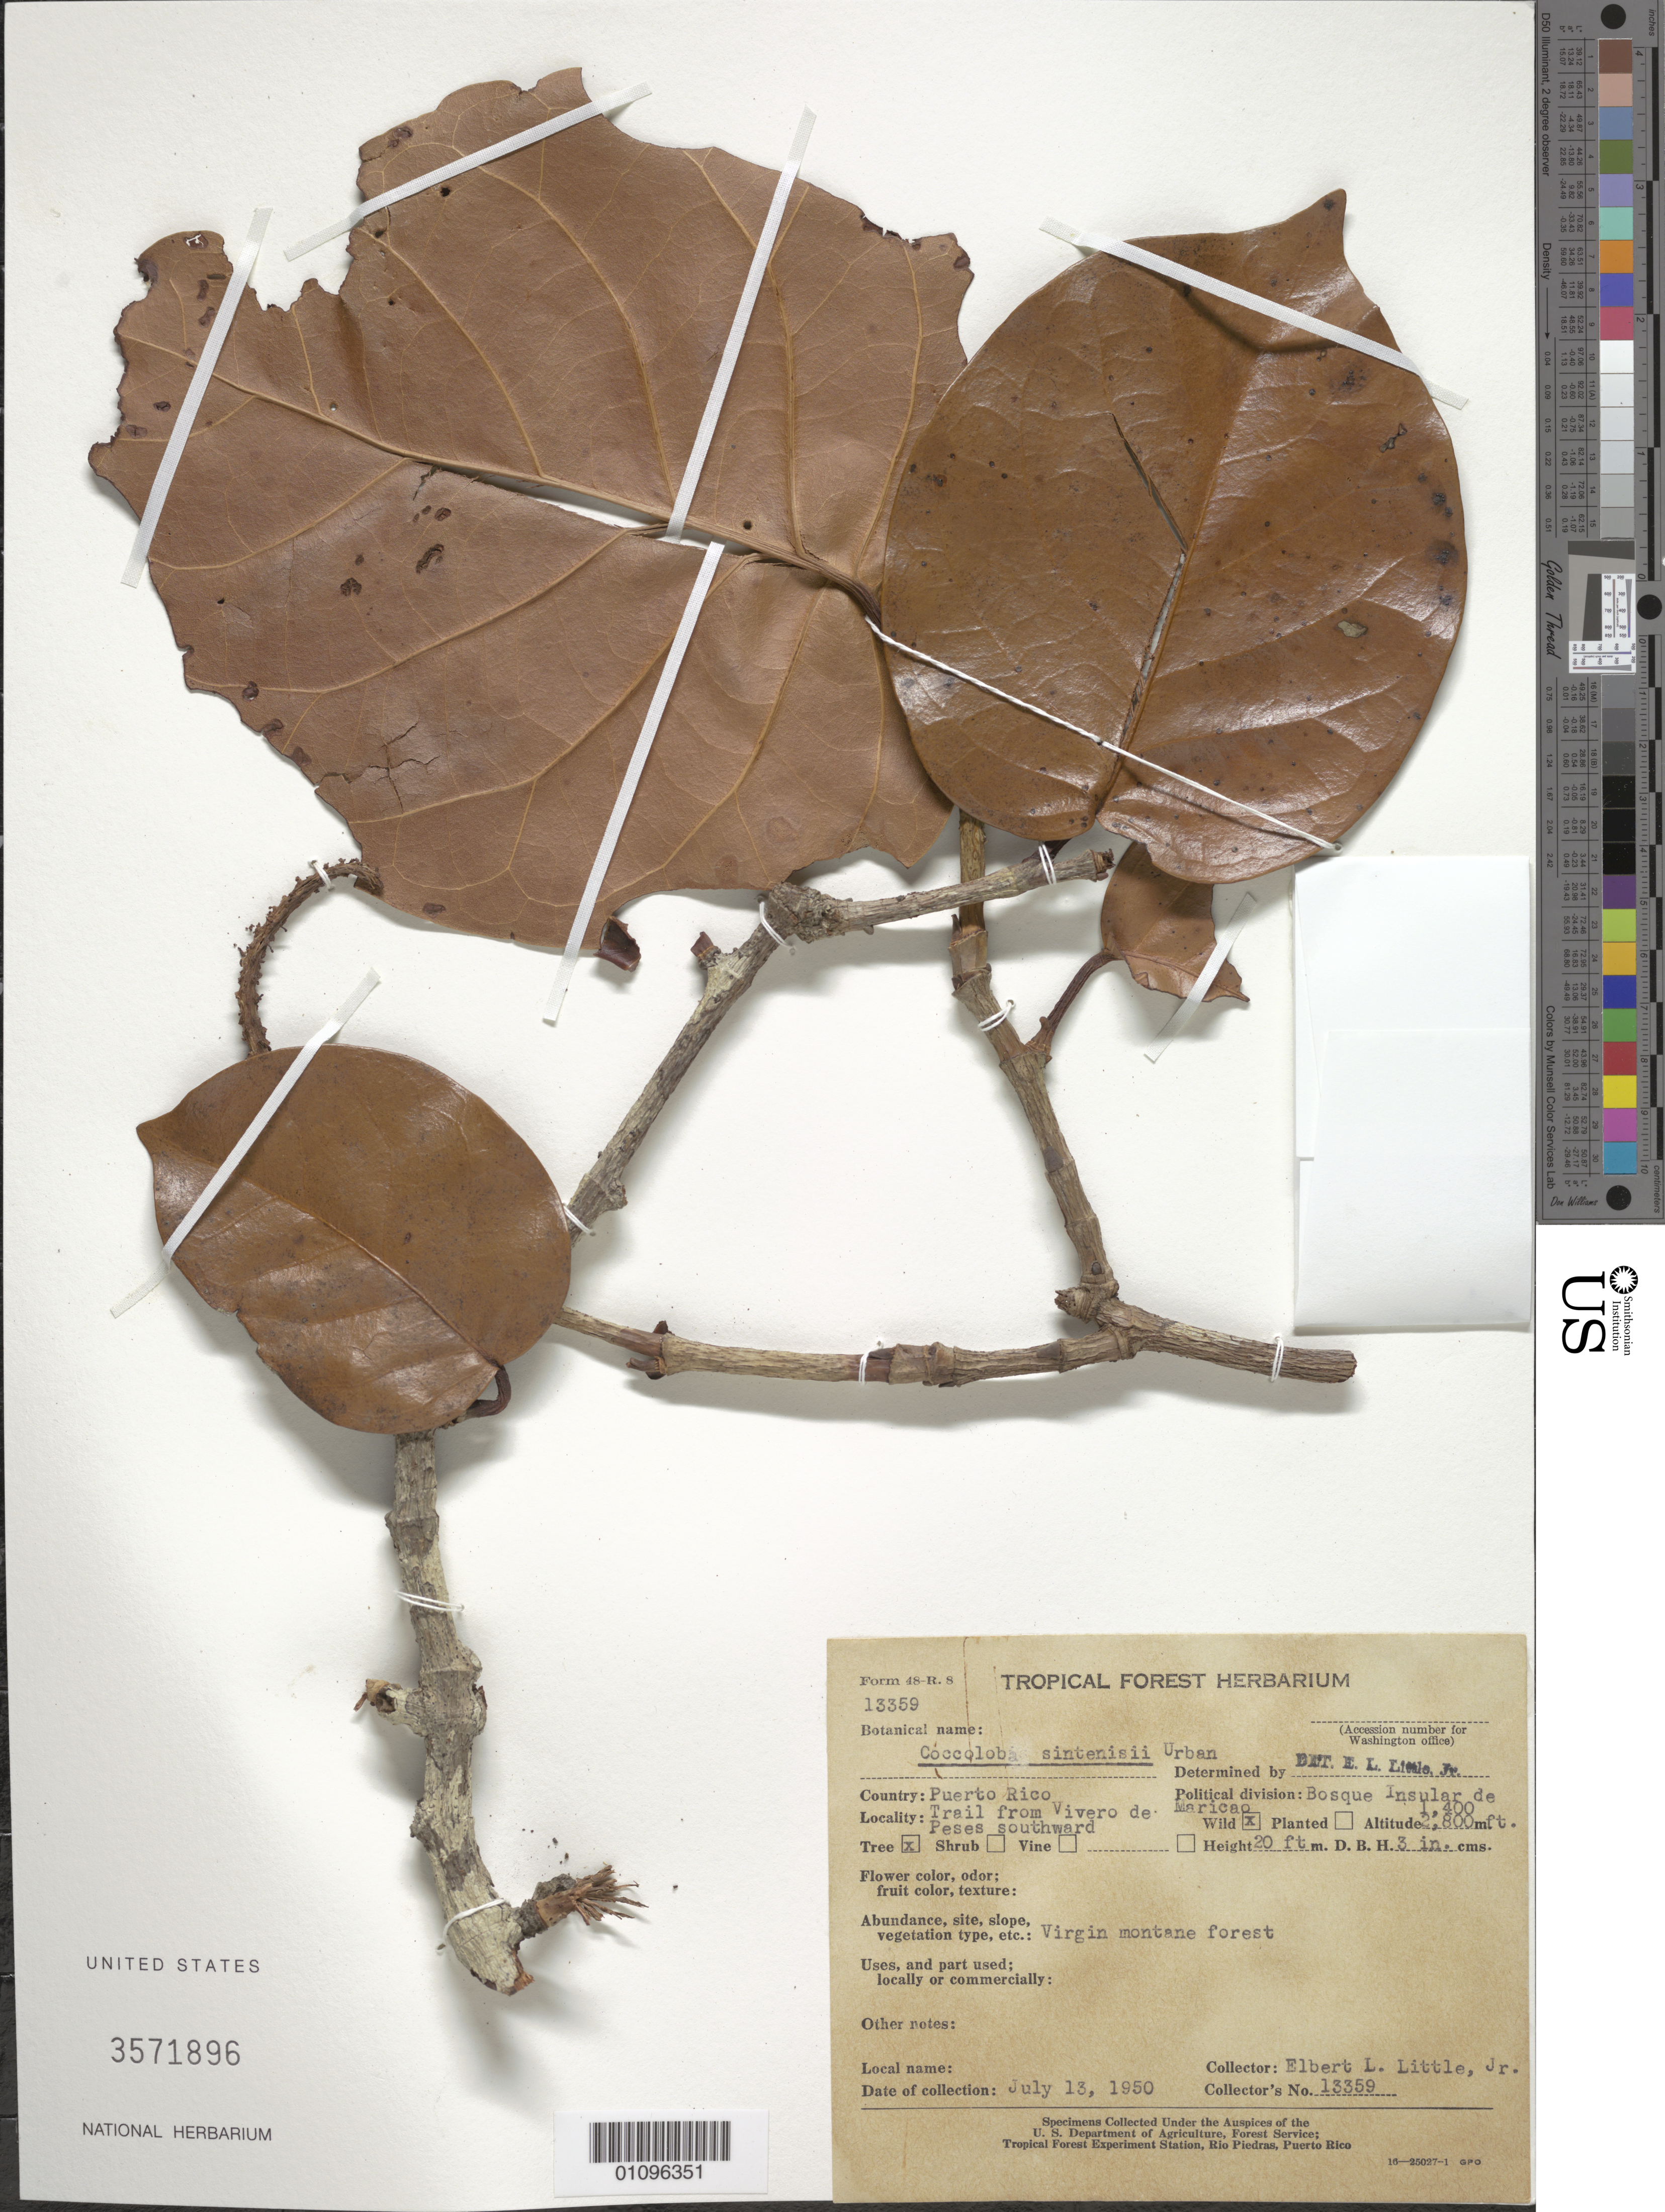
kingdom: Plantae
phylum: Tracheophyta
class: Magnoliopsida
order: Caryophyllales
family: Polygonaceae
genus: Coccoloba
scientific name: Coccoloba sintenisii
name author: Urb.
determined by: Little, Elbert L., Jr., (FSSR), United States Department of Agriculture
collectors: E. L. Little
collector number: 13359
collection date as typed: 13 Jul 1950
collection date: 1950-07-13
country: Puerto Rico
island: Puerto Rico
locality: Bosque Insular de Maricao, trail from Vivero de Peces southward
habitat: Virgin montane forest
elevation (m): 427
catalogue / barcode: US 3571896